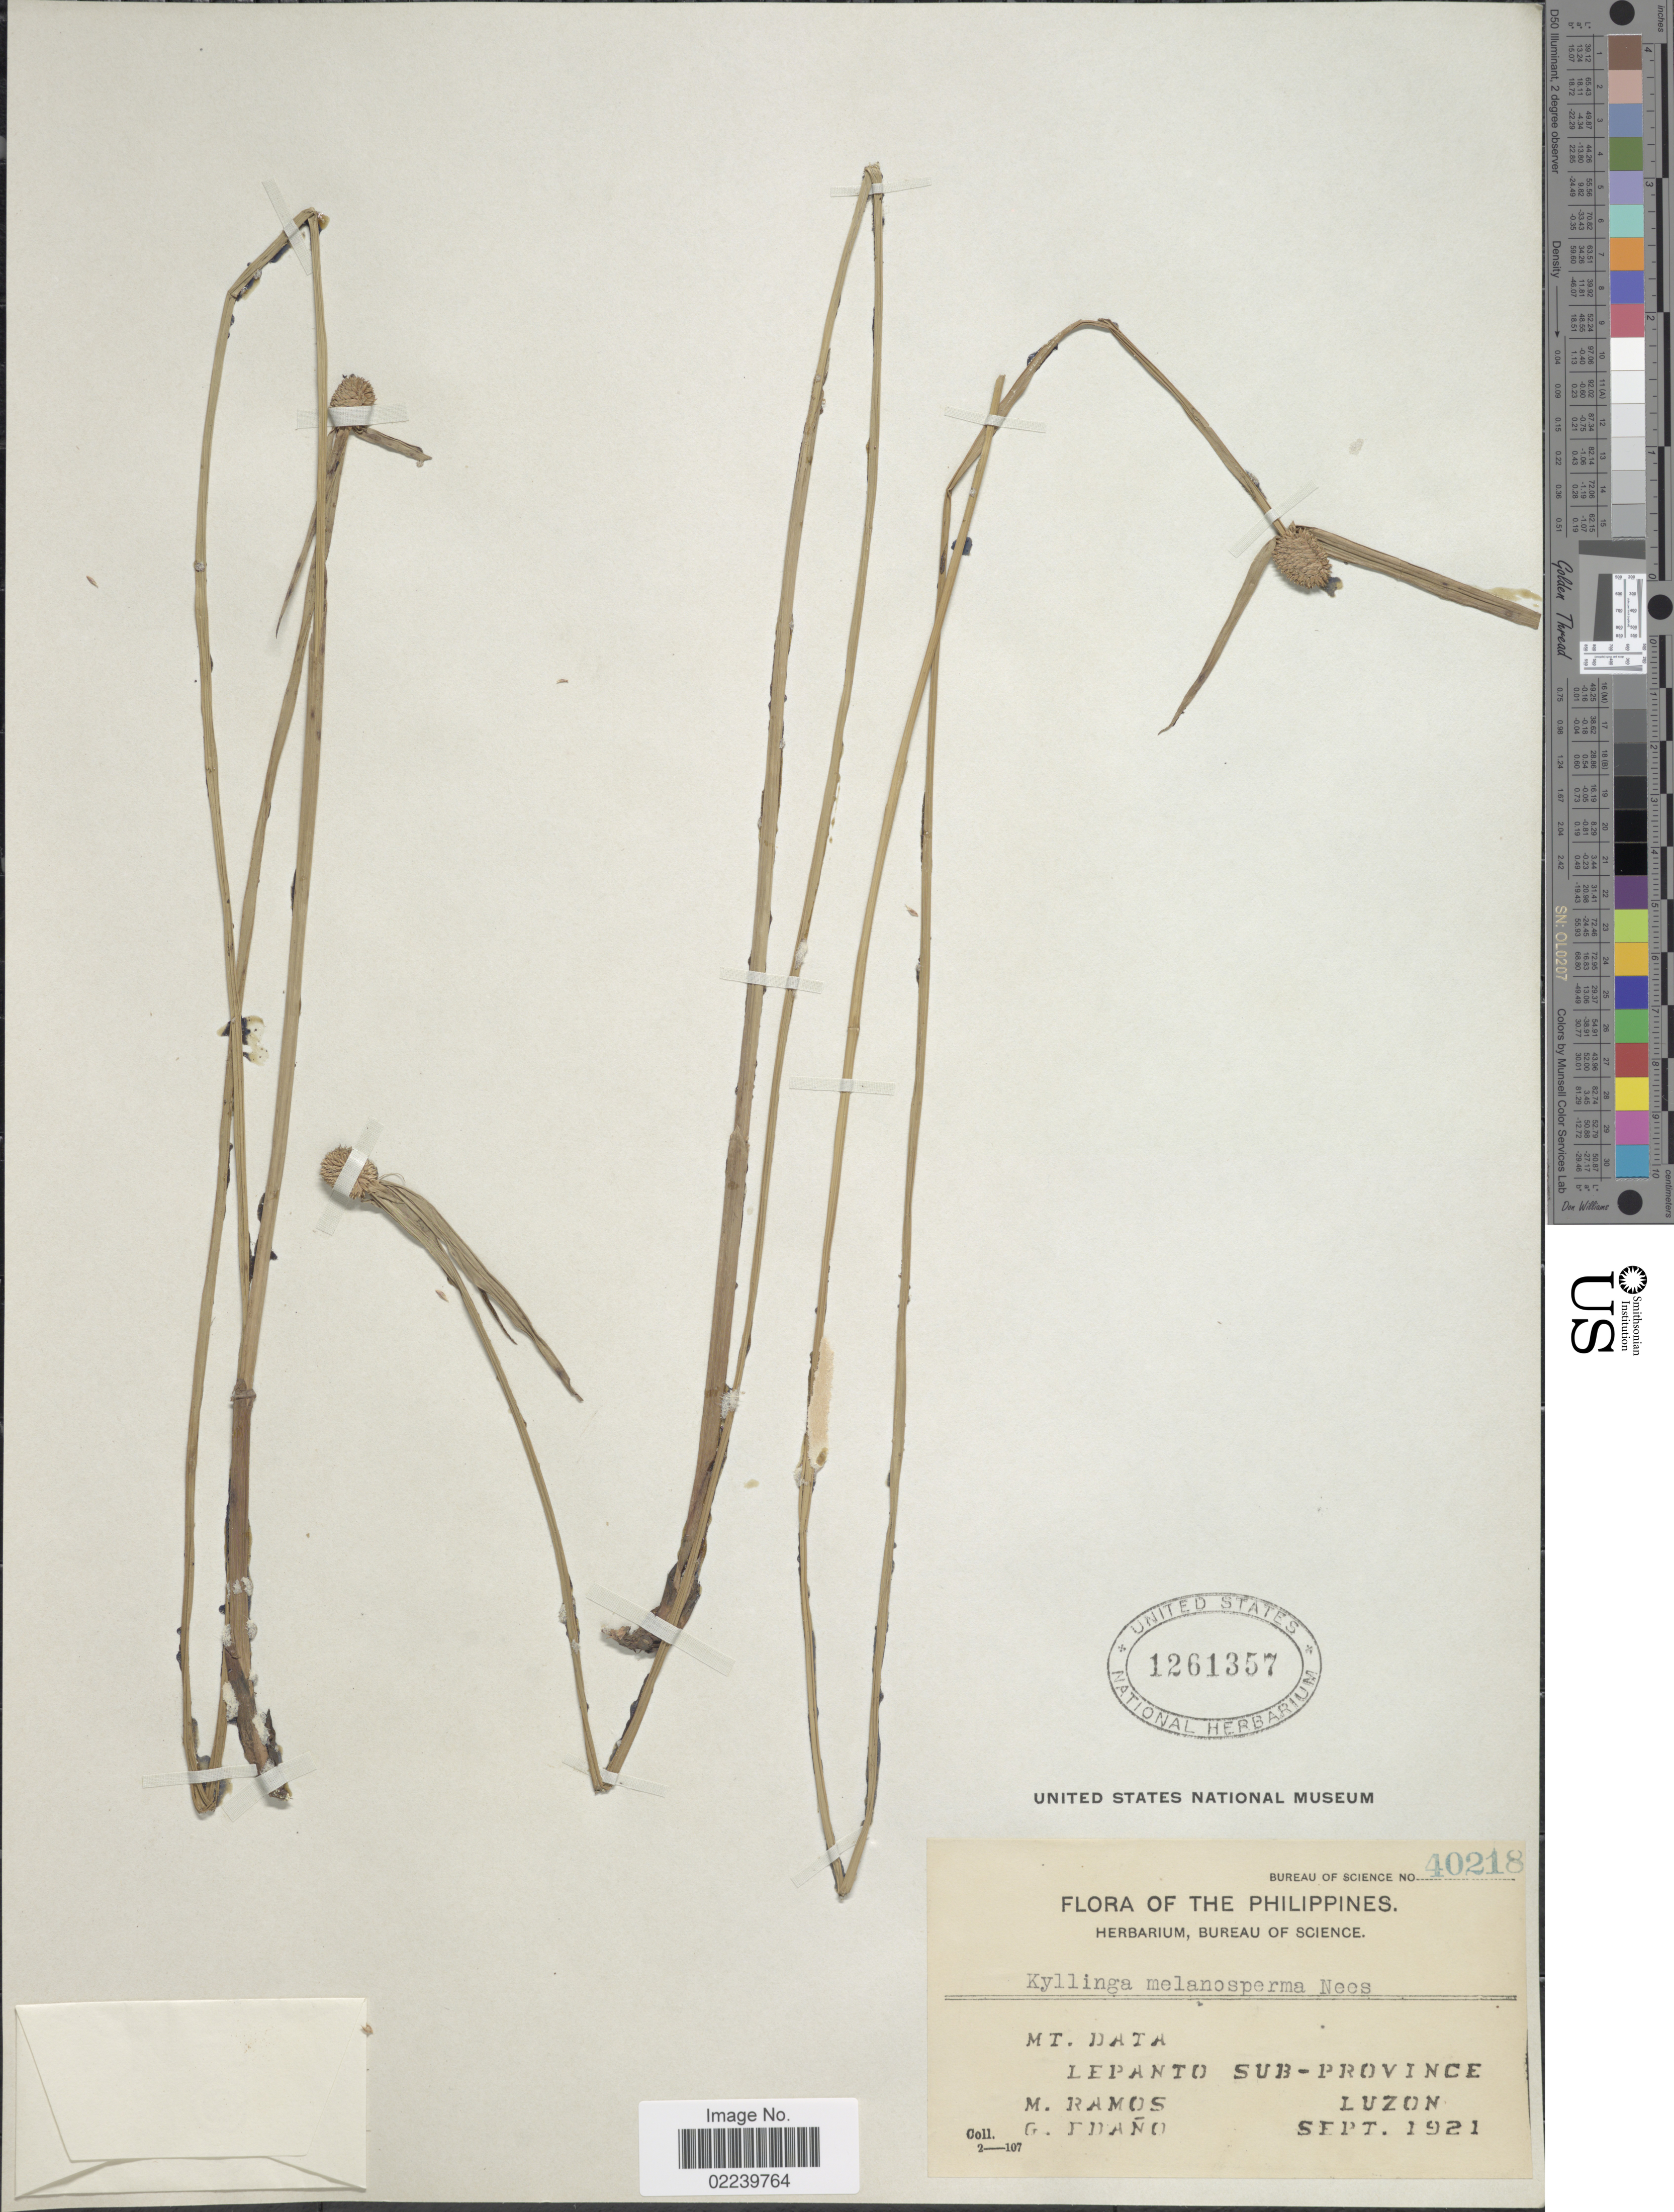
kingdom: Plantae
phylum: Tracheophyta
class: Liliopsida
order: Poales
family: Cyperaceae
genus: Cyperus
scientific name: Cyperus melanospermus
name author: (Nees) Valck. Sur.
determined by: Strong, M. T., (US), Smithsonian Institution - National Museum of Natural History (UNITED STATES)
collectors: M. Ramos & G. Edaño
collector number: Bureau of Science 40218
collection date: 1921-09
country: Philippines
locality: Mt. Data, Lepanto Sub-Province, Luzon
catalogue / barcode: US 1261357